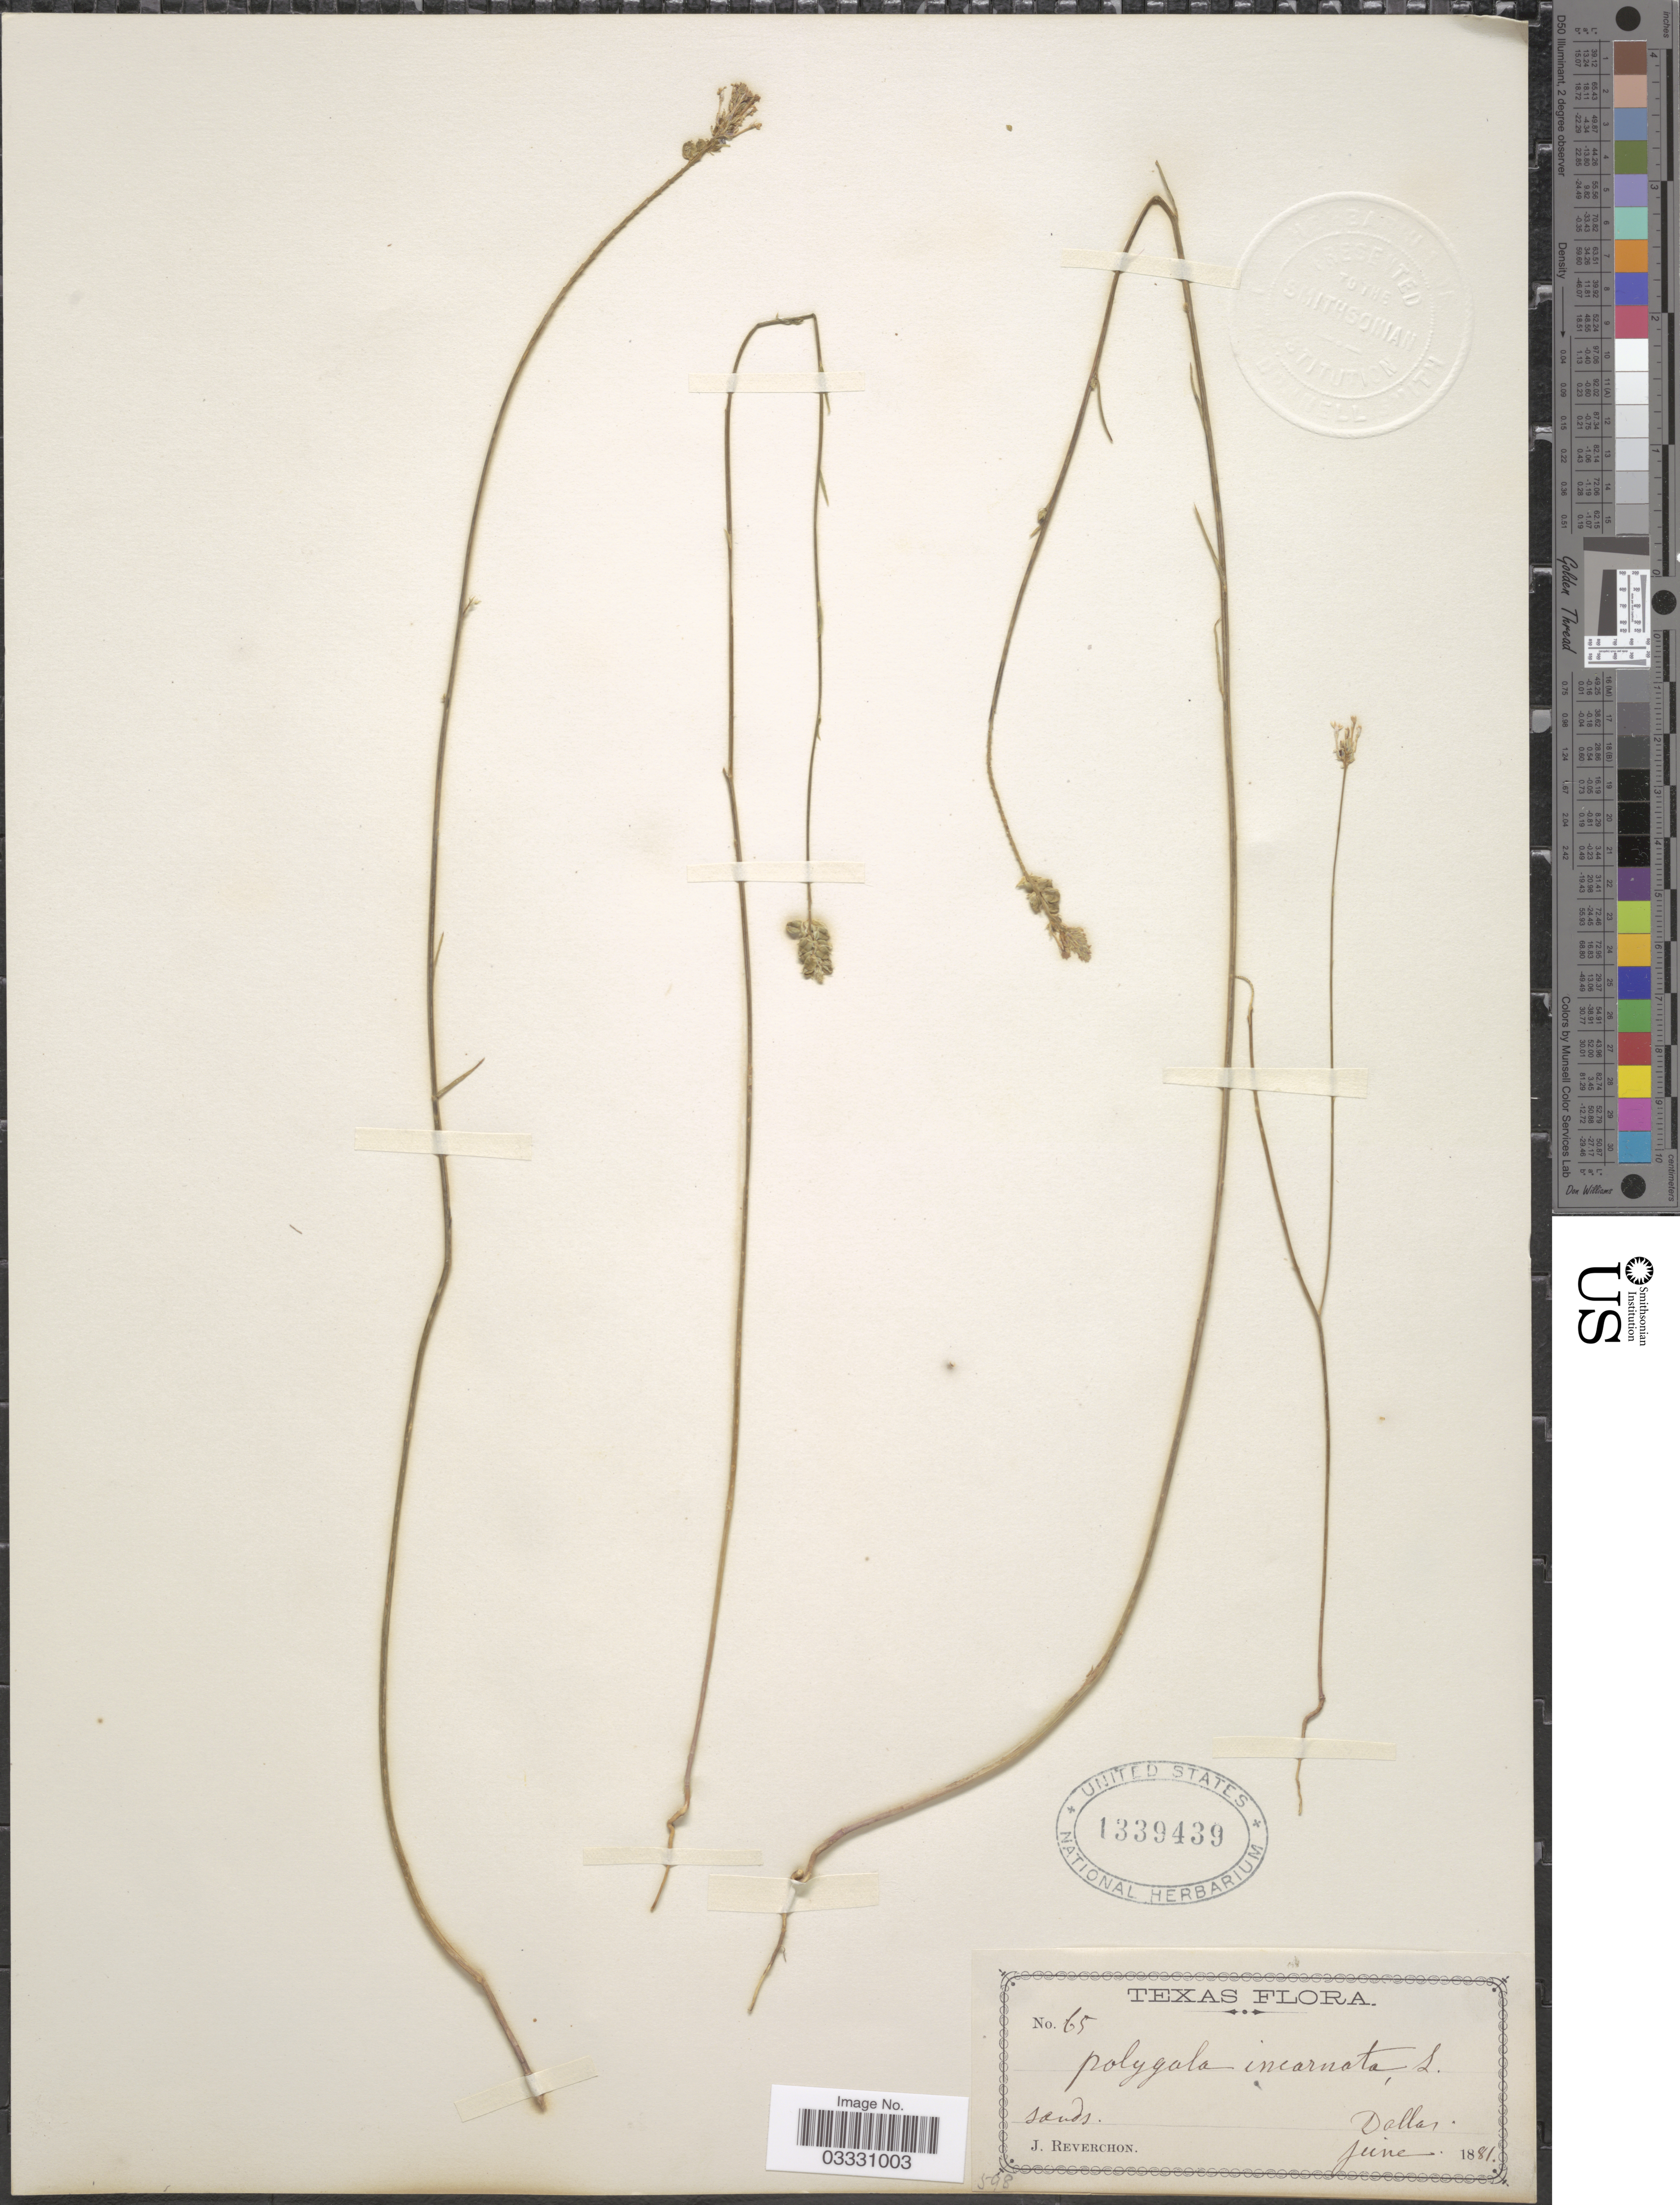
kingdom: Plantae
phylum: Tracheophyta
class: Magnoliopsida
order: Fabales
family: Polygalaceae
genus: Polygala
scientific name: Polygala incarnata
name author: L.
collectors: J. Reverchon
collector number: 65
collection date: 1881-06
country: United States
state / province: Texas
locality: Dallas.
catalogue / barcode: US 1339439